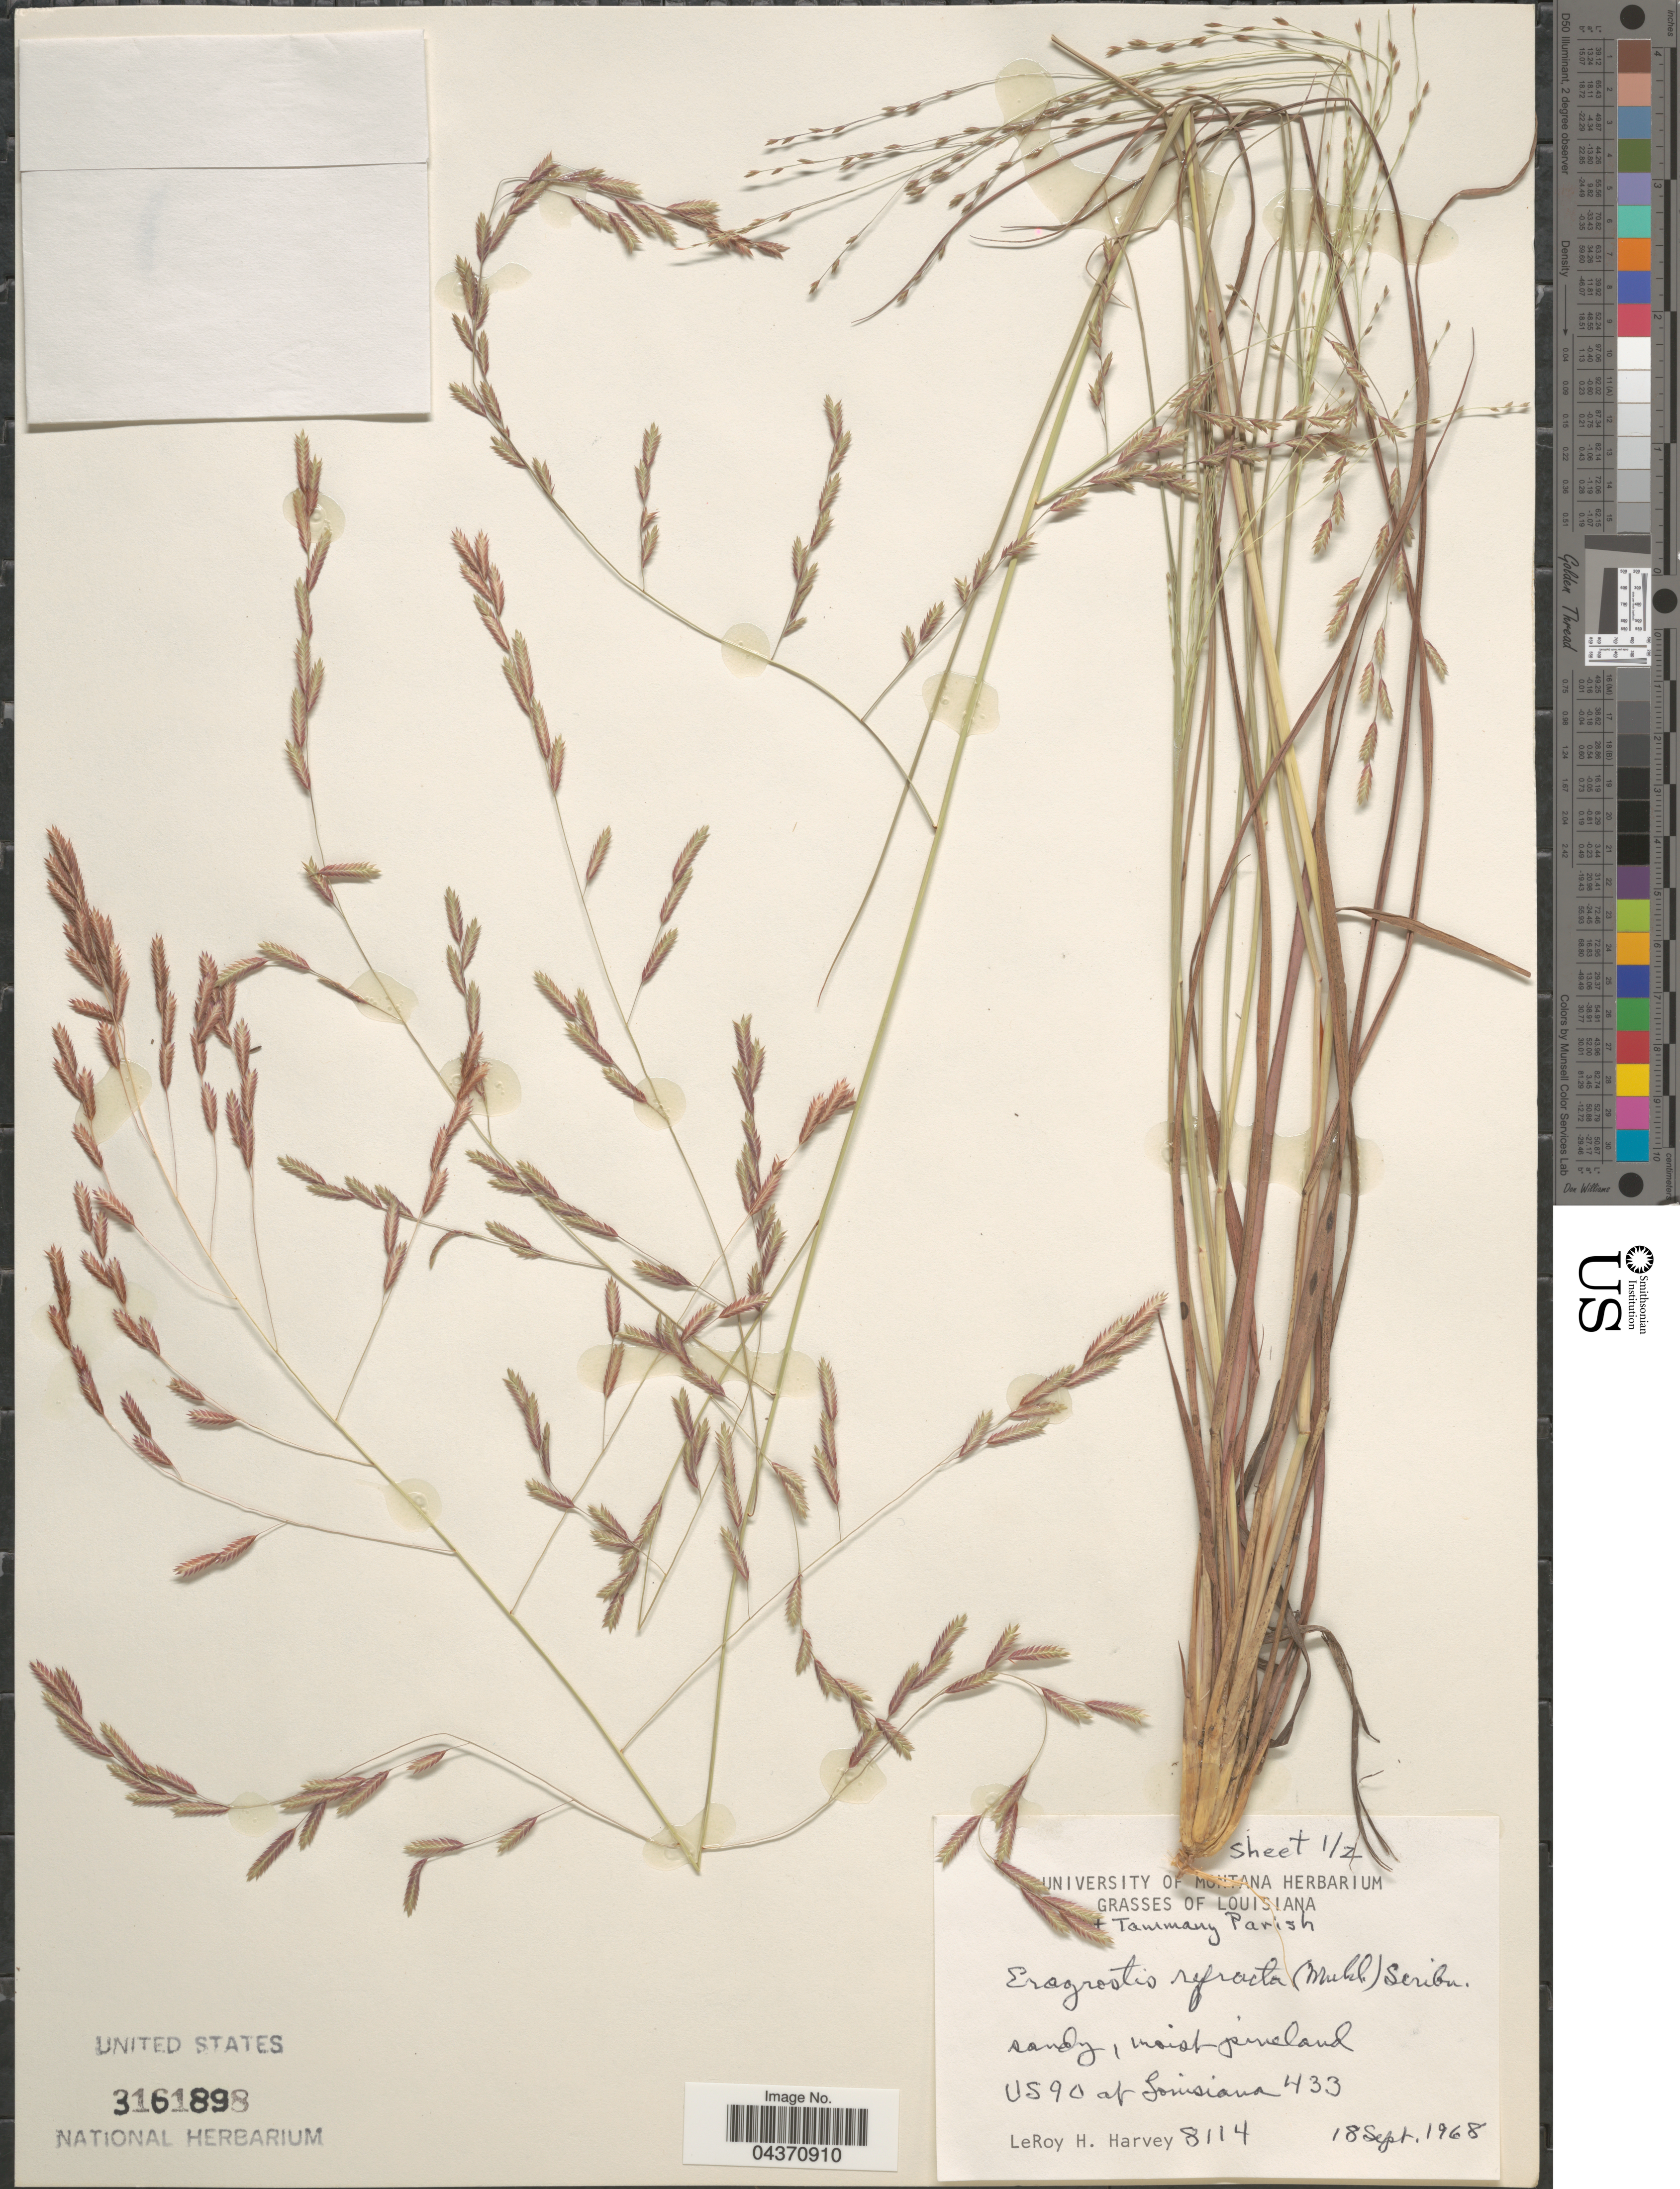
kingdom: Plantae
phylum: Tracheophyta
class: Liliopsida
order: Poales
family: Poaceae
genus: Eragrostis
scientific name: Eragrostis refracta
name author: (Muhl.) Scribn.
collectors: L. H. Harvey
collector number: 8114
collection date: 1968-09-18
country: United States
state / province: Louisiana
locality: St. Tammany Parish. US90 at Louisiana 433.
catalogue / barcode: US 3161898